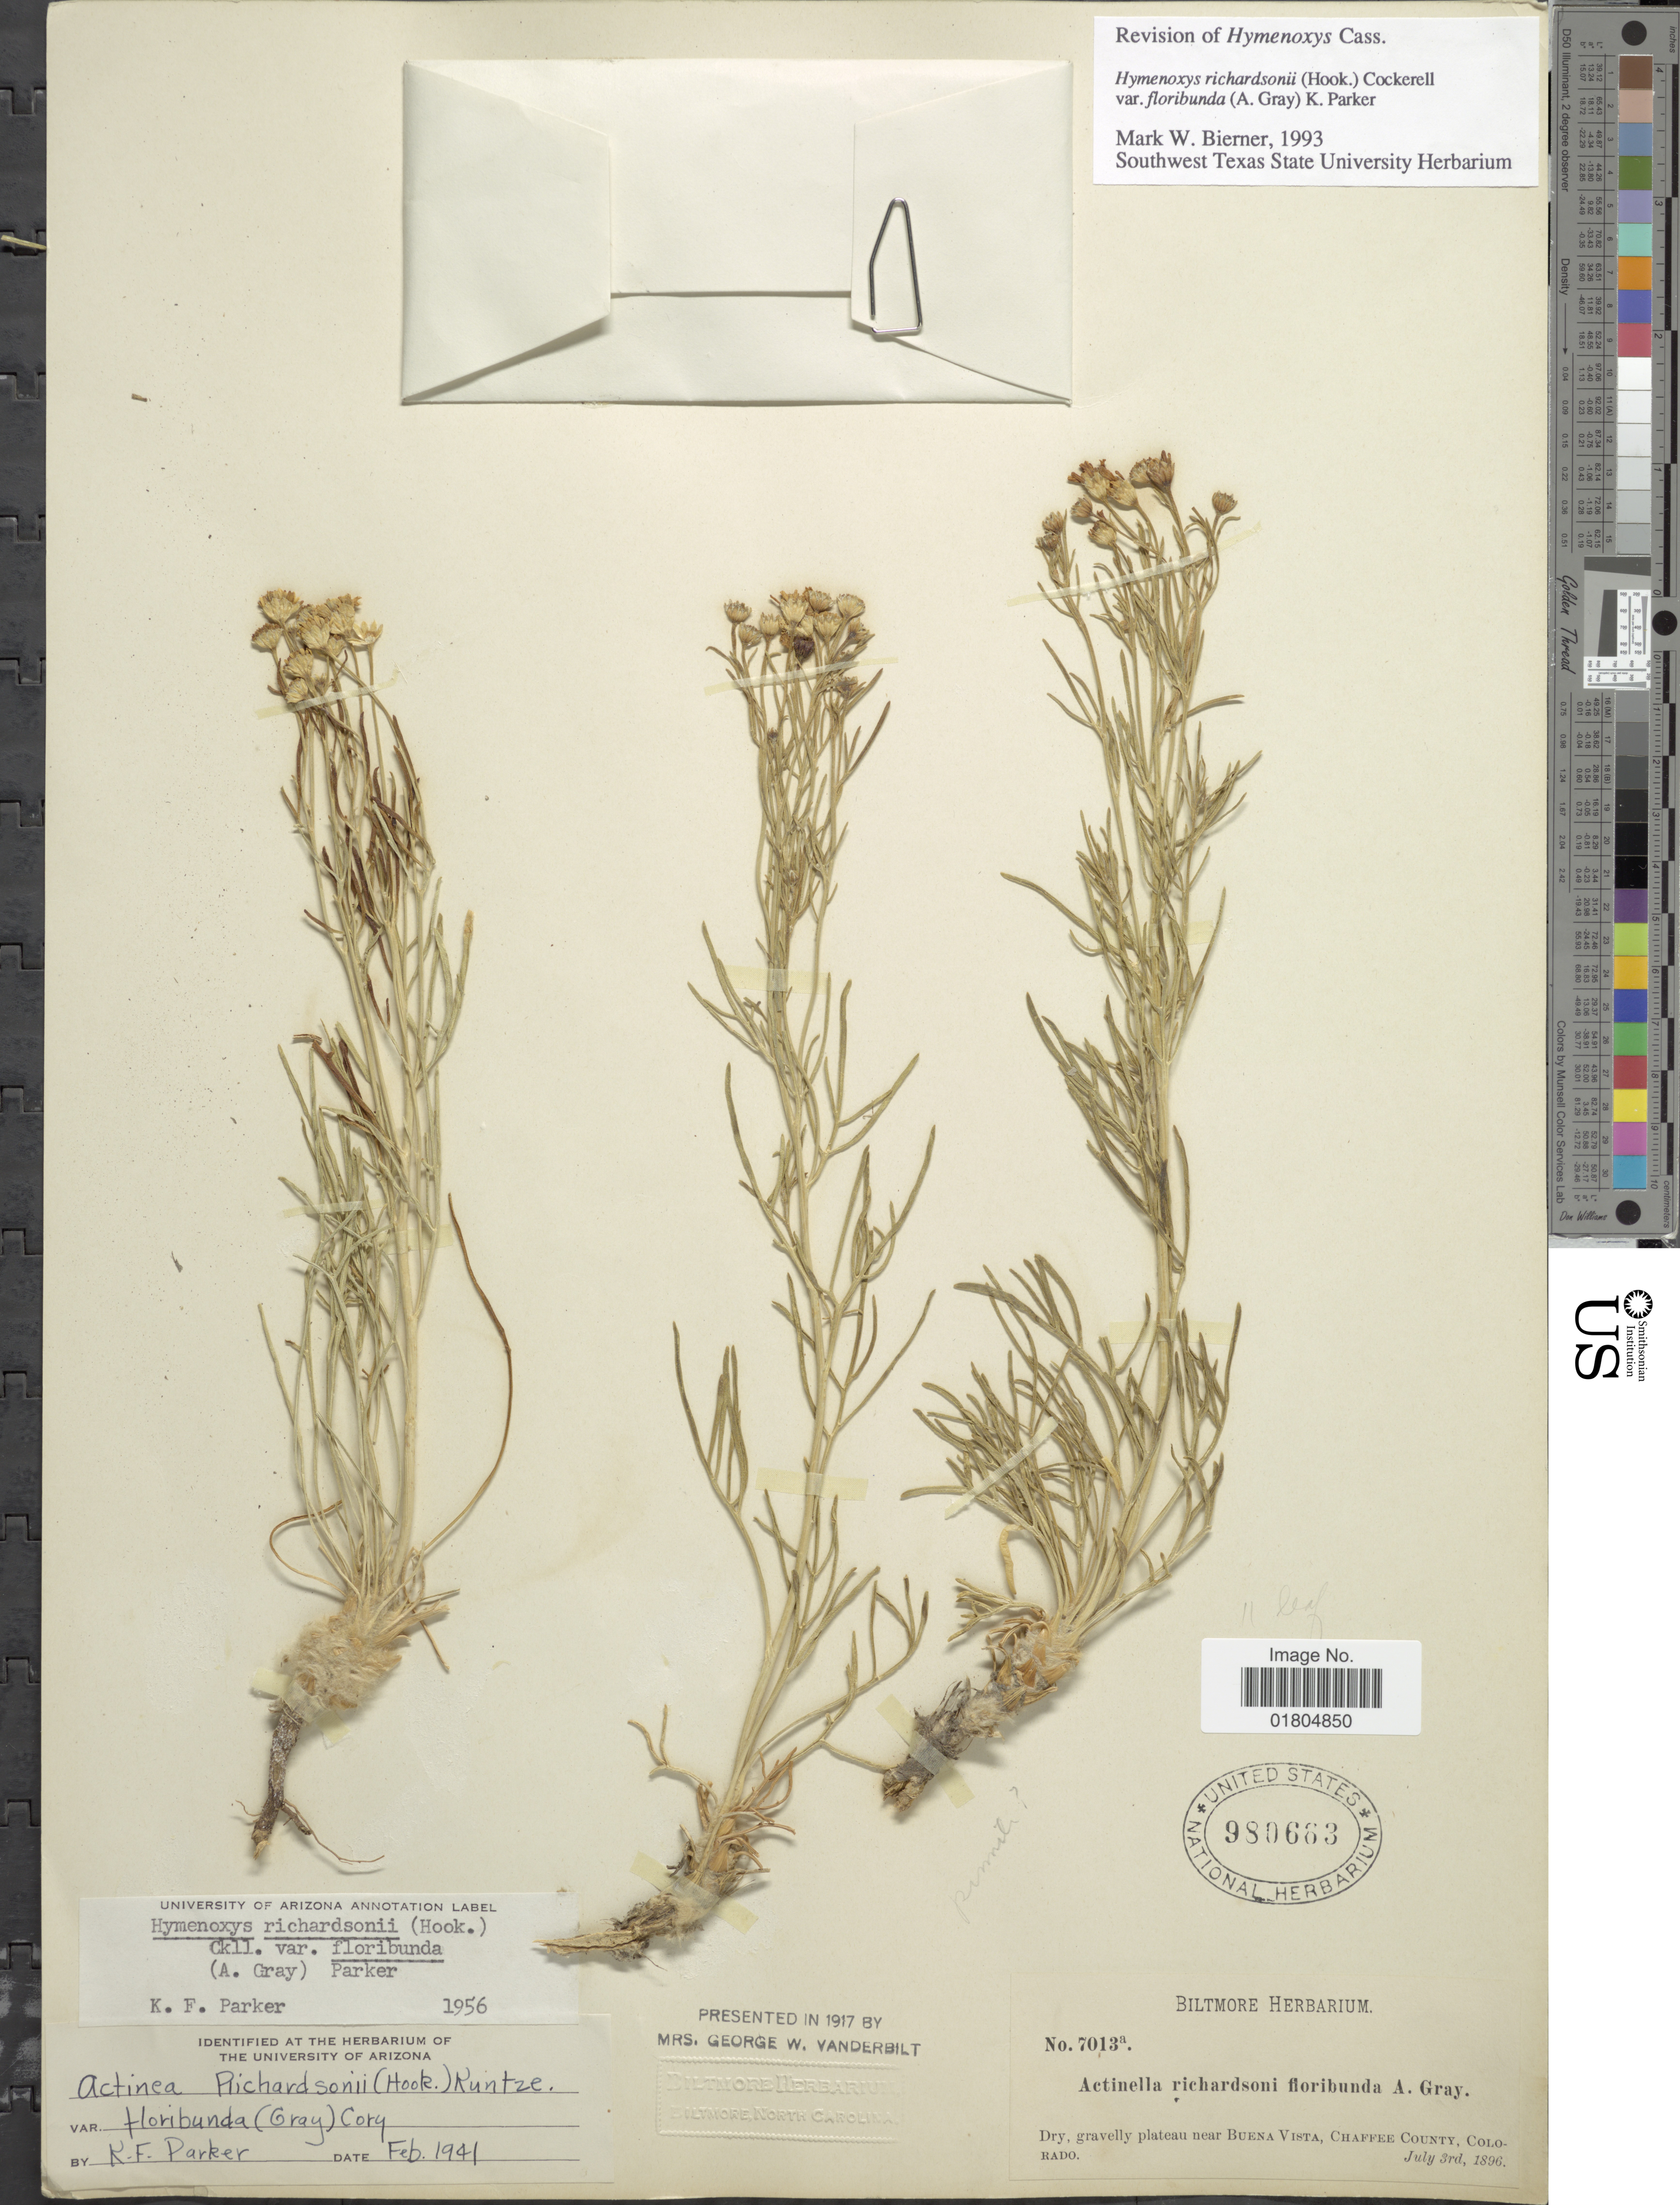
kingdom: Plantae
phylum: Tracheophyta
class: Magnoliopsida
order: Asterales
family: Asteraceae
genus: Hymenoxys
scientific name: Hymenoxys richardsonii var. floribunda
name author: (A. Gray) K.F. Parker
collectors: ex herb. Biltmore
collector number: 7013a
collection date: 1896-07-03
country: United States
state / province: Colorado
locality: Near Buena Vista, Chaffee County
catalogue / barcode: US 980663